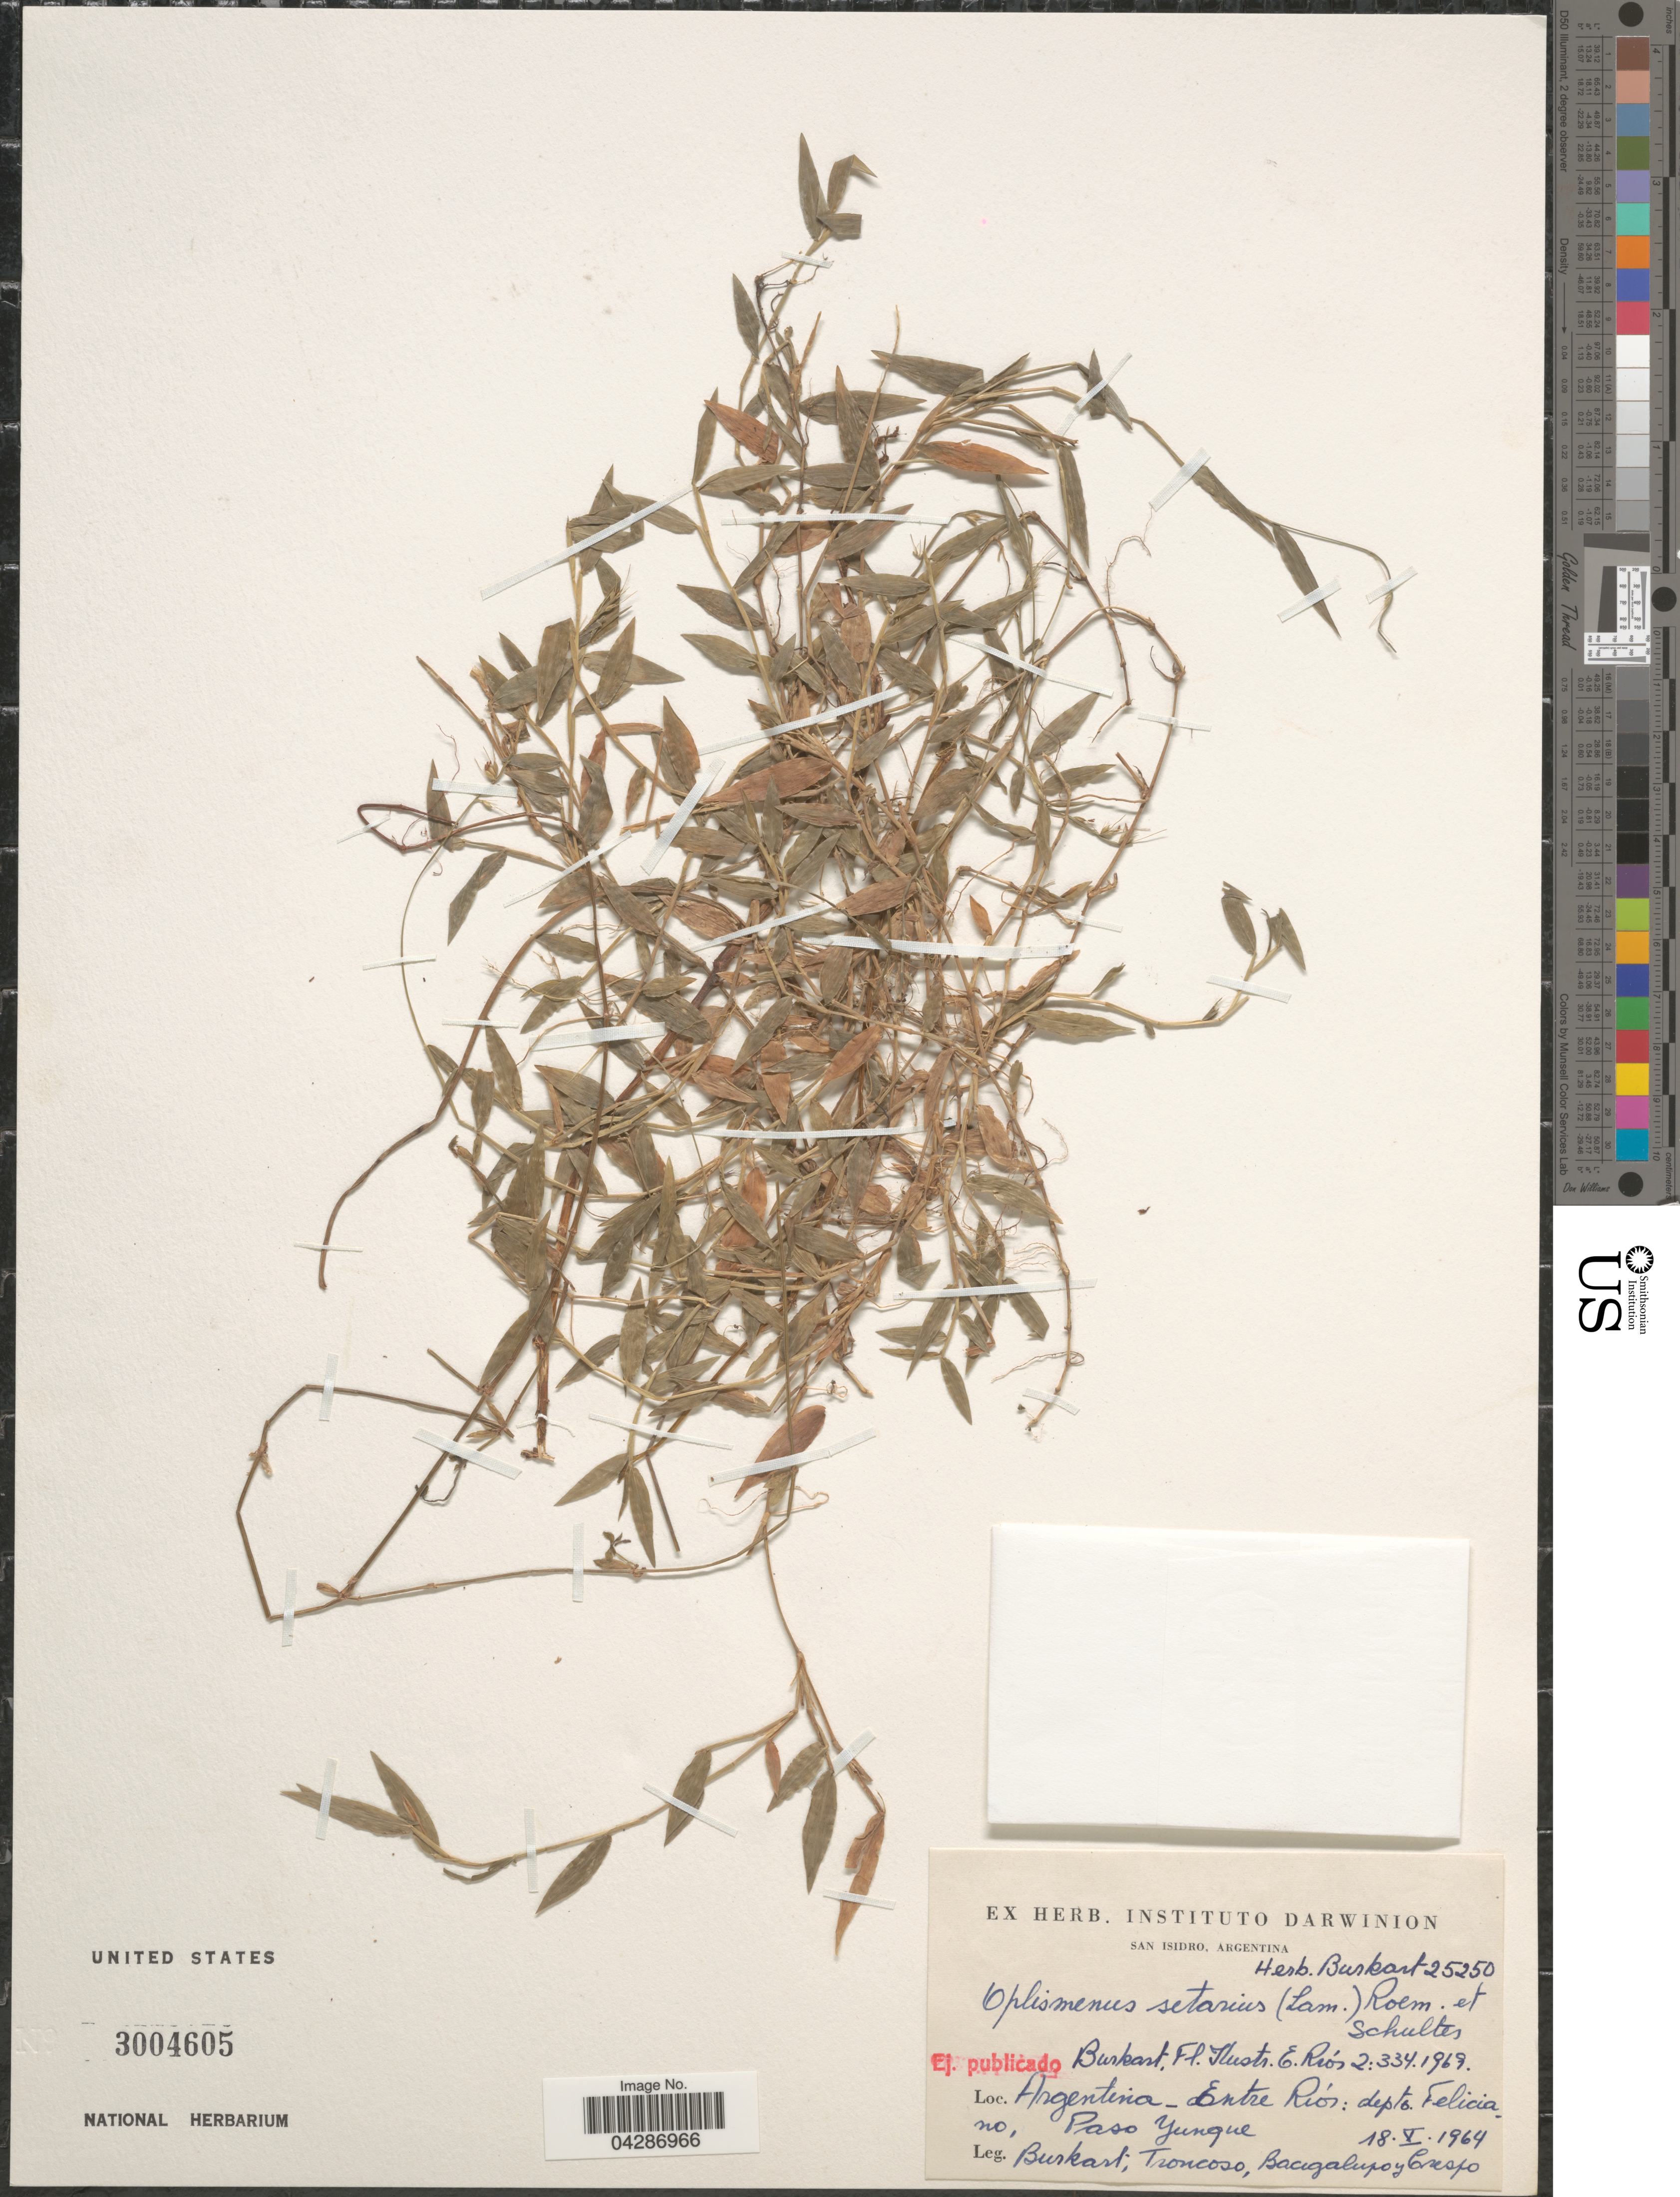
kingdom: Plantae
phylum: Tracheophyta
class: Liliopsida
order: Poales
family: Poaceae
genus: Oplismenus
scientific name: Oplismenus hirtellus subsp. setarius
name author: (Lam.) Mez ex Ekman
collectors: -- Burkart, Troncoso, Bacigalupo & Crespo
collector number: Burkart25250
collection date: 1964-05-18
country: Argentina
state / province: Entre Rios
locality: San Isidro. Entre Ríos: depto. Feliciano, Paso Yunque.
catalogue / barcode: US 3004605